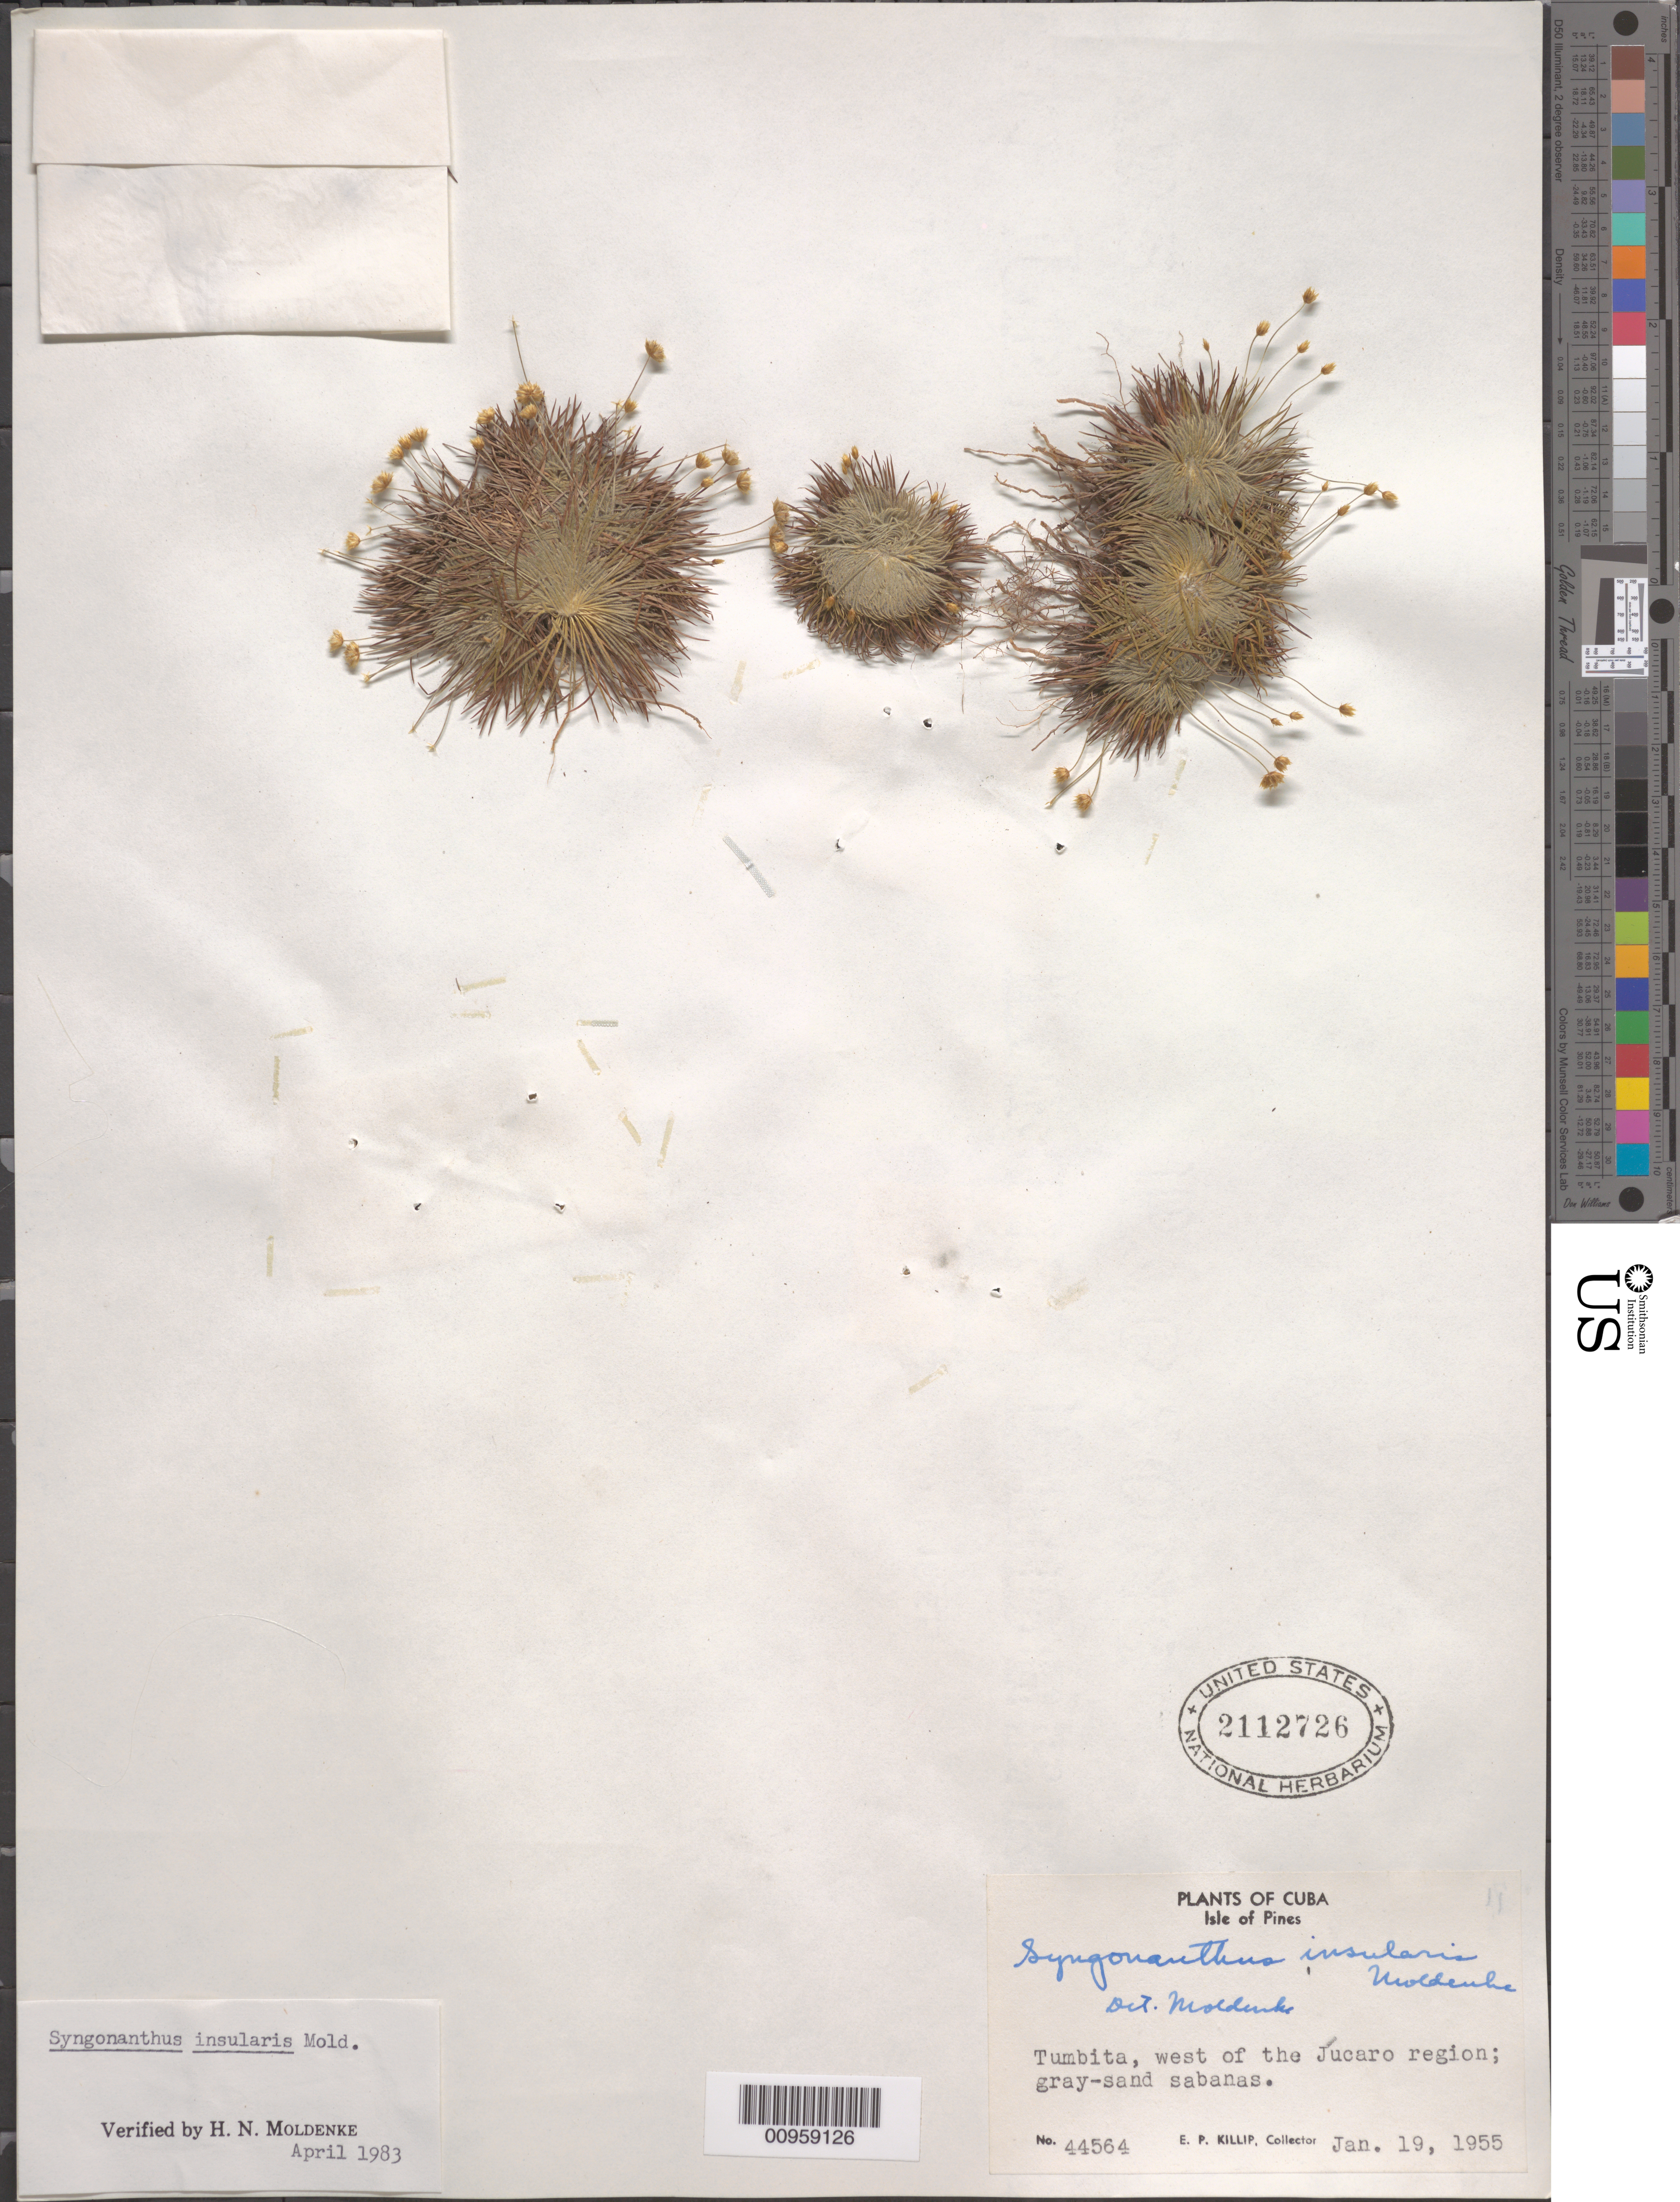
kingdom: Plantae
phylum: Tracheophyta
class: Liliopsida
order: Poales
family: Eriocaulaceae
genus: Syngonanthus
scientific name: Syngonanthus insularis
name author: Moldenke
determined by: Moldenke, H. N.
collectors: E. P. Killip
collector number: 44564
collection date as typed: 19 Jan 1955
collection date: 1955-01-19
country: Cuba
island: Isla de la Juventud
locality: Tumbita, west of the Júcaro Region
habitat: Gray-sand sabanas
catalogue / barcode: US 2112726